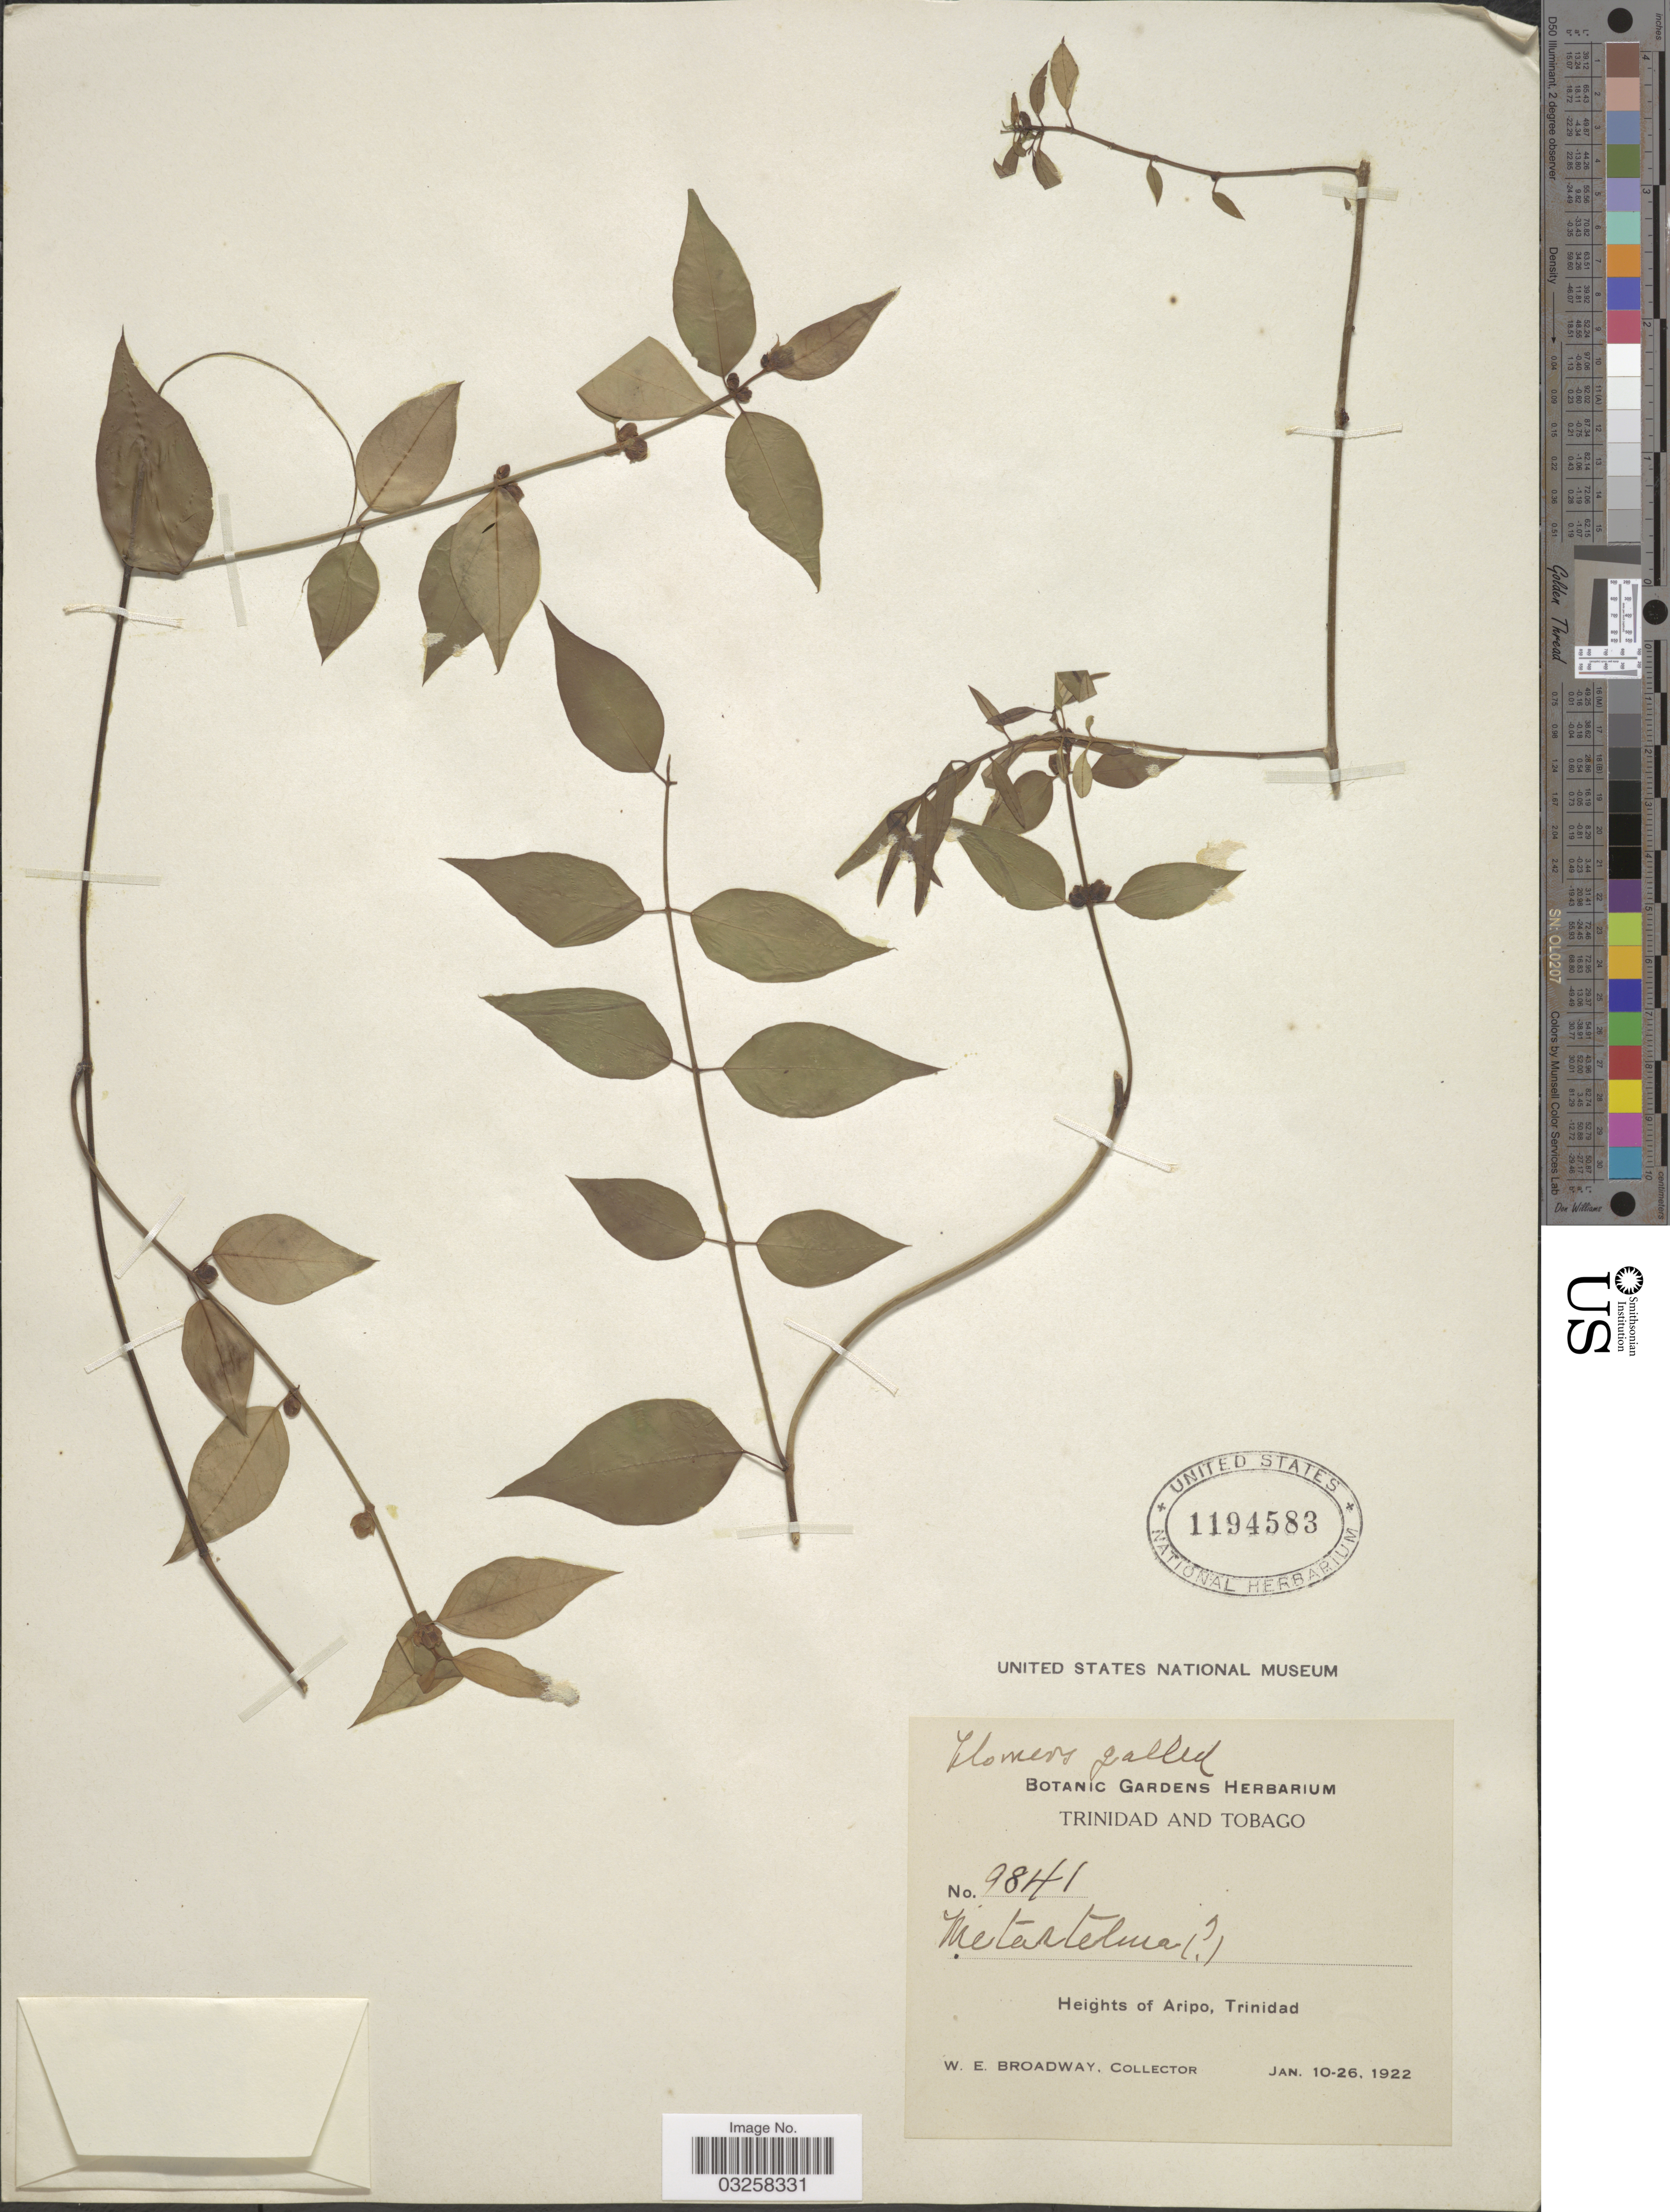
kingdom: Plantae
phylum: Tracheophyta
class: Magnoliopsida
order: Gentianales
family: Apocynaceae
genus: Metastelma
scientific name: Metastelma sp.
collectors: W. E. Broadway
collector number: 9841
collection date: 1922-01-10/1922-01-26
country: Trinidad and Tobago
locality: Heights of Aripo, Trinidad.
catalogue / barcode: US 1194583